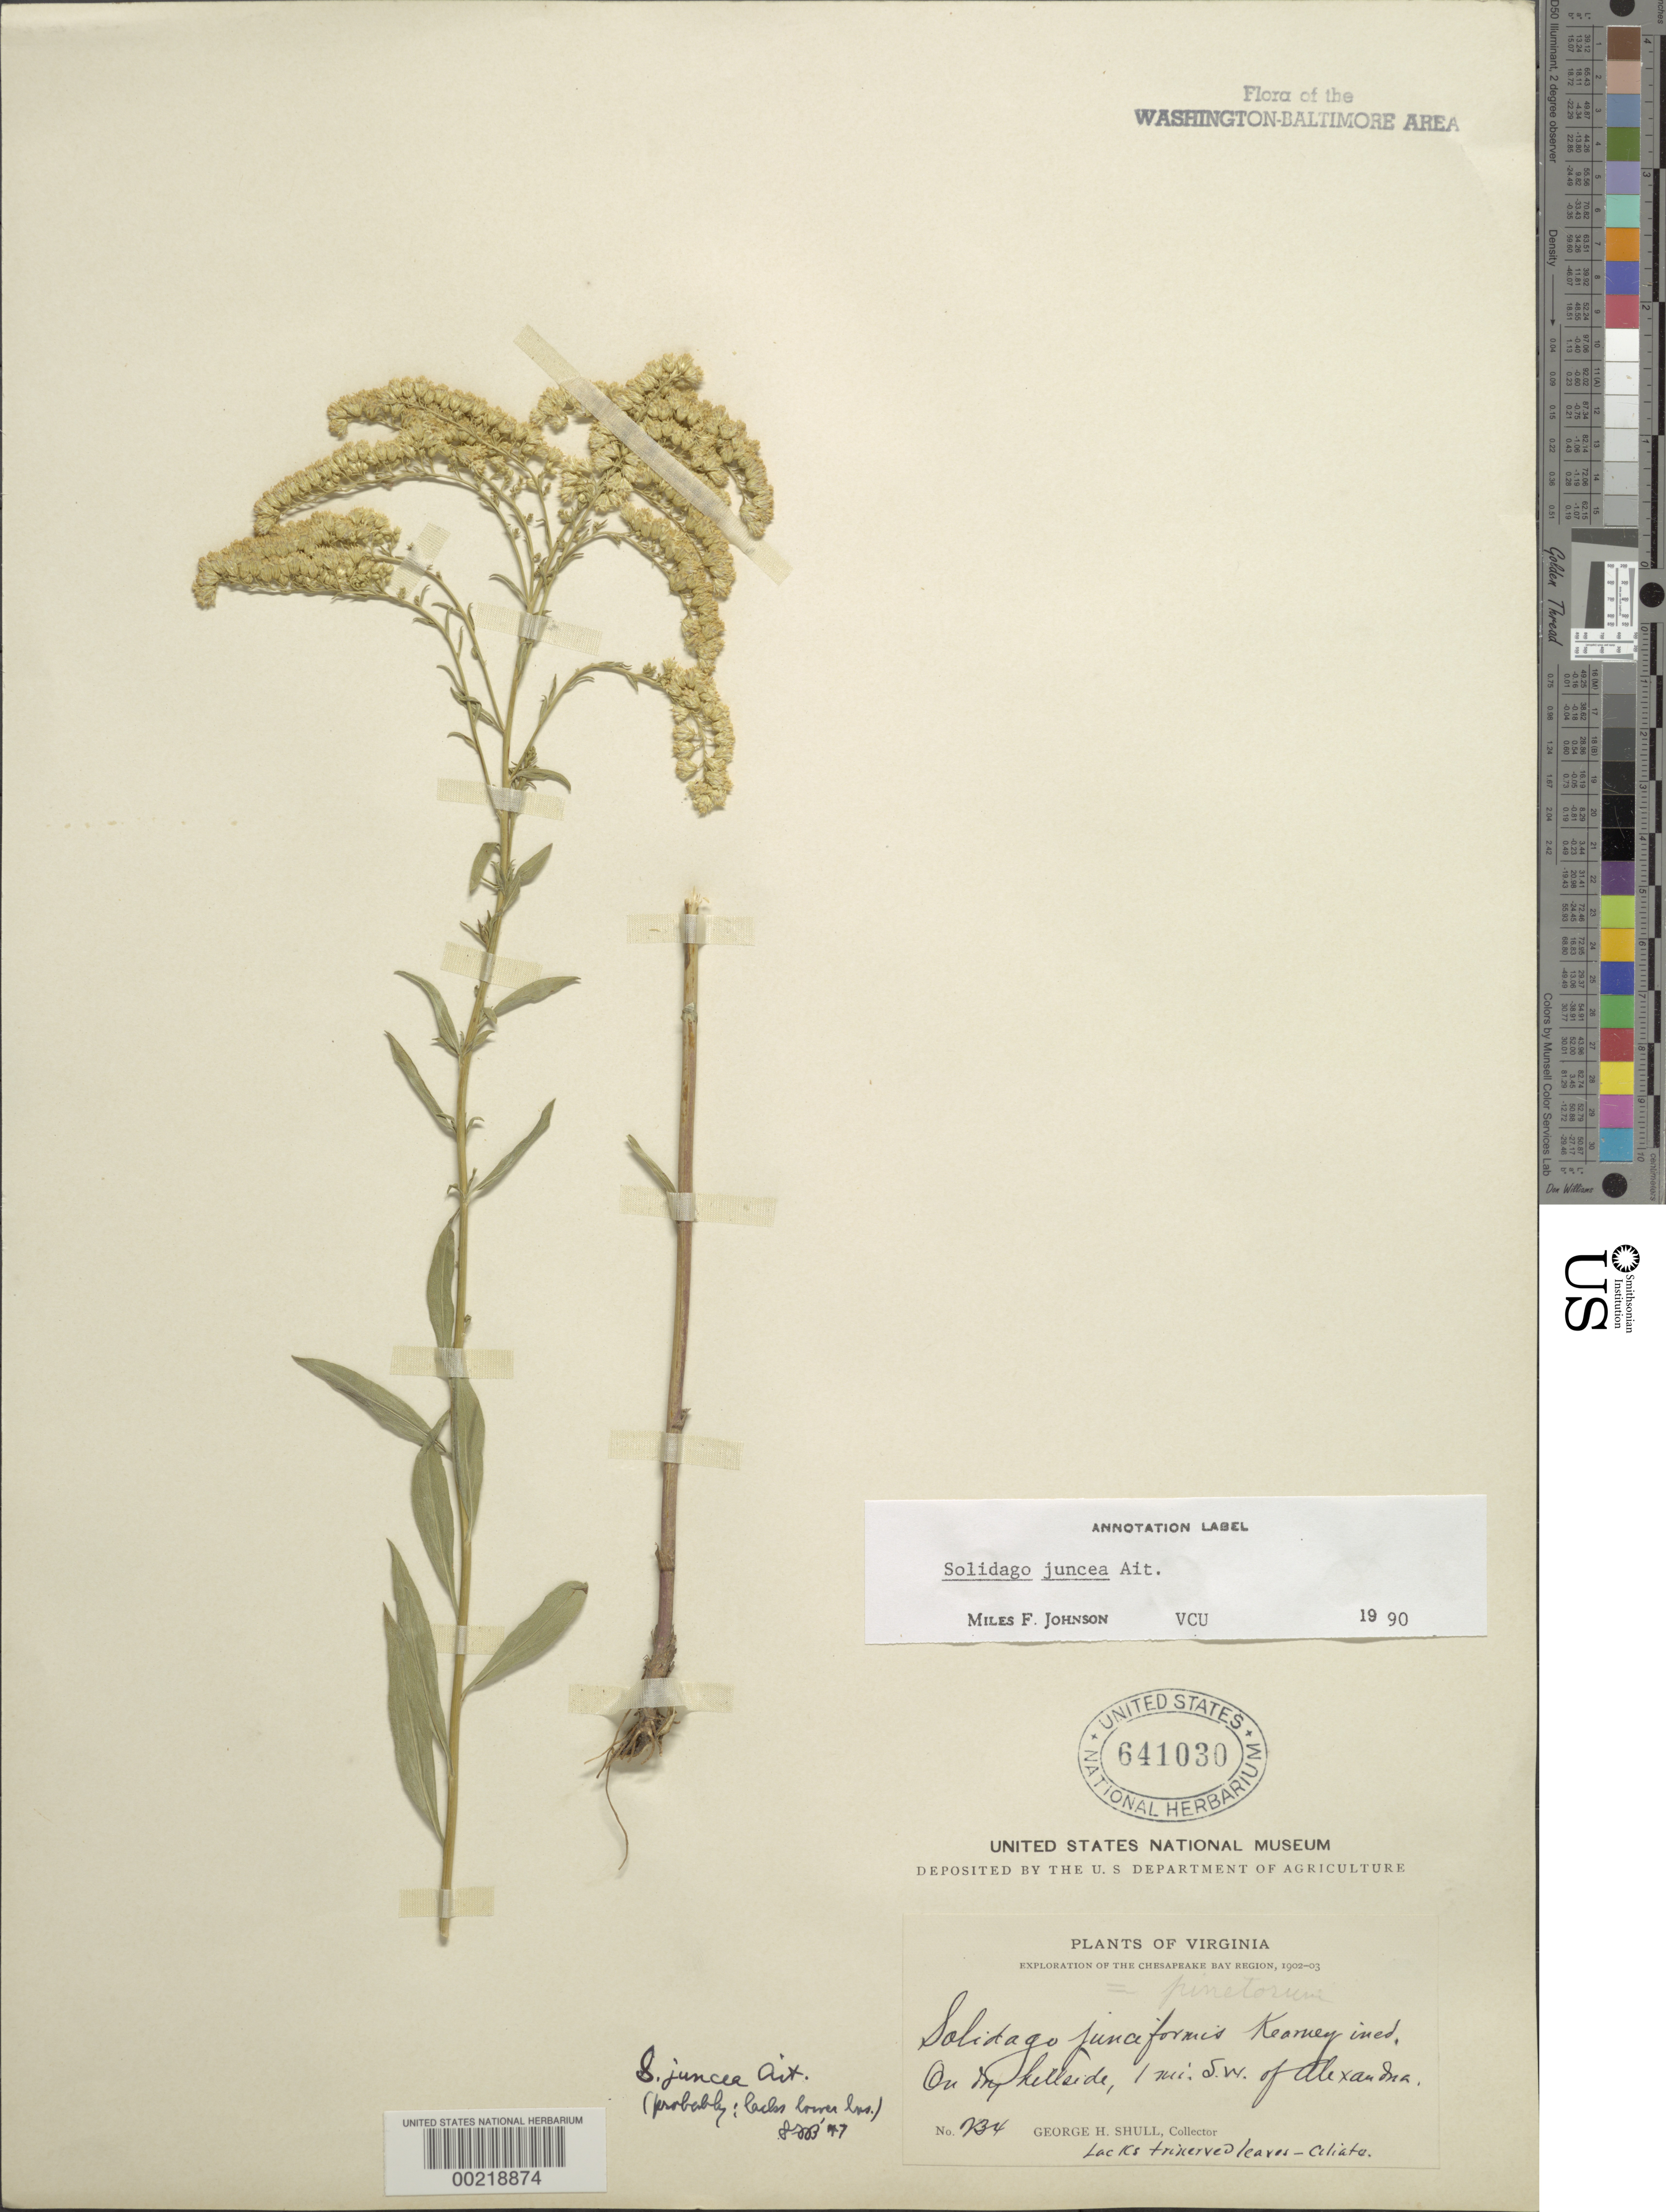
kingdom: Plantae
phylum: Tracheophyta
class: Magnoliopsida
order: Asterales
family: Asteraceae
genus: Solidago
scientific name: Solidago juncea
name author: Aiton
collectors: G. H. Shull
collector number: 234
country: United States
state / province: Virginia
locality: SW of Alexandria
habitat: Dry hillside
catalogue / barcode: US 641030